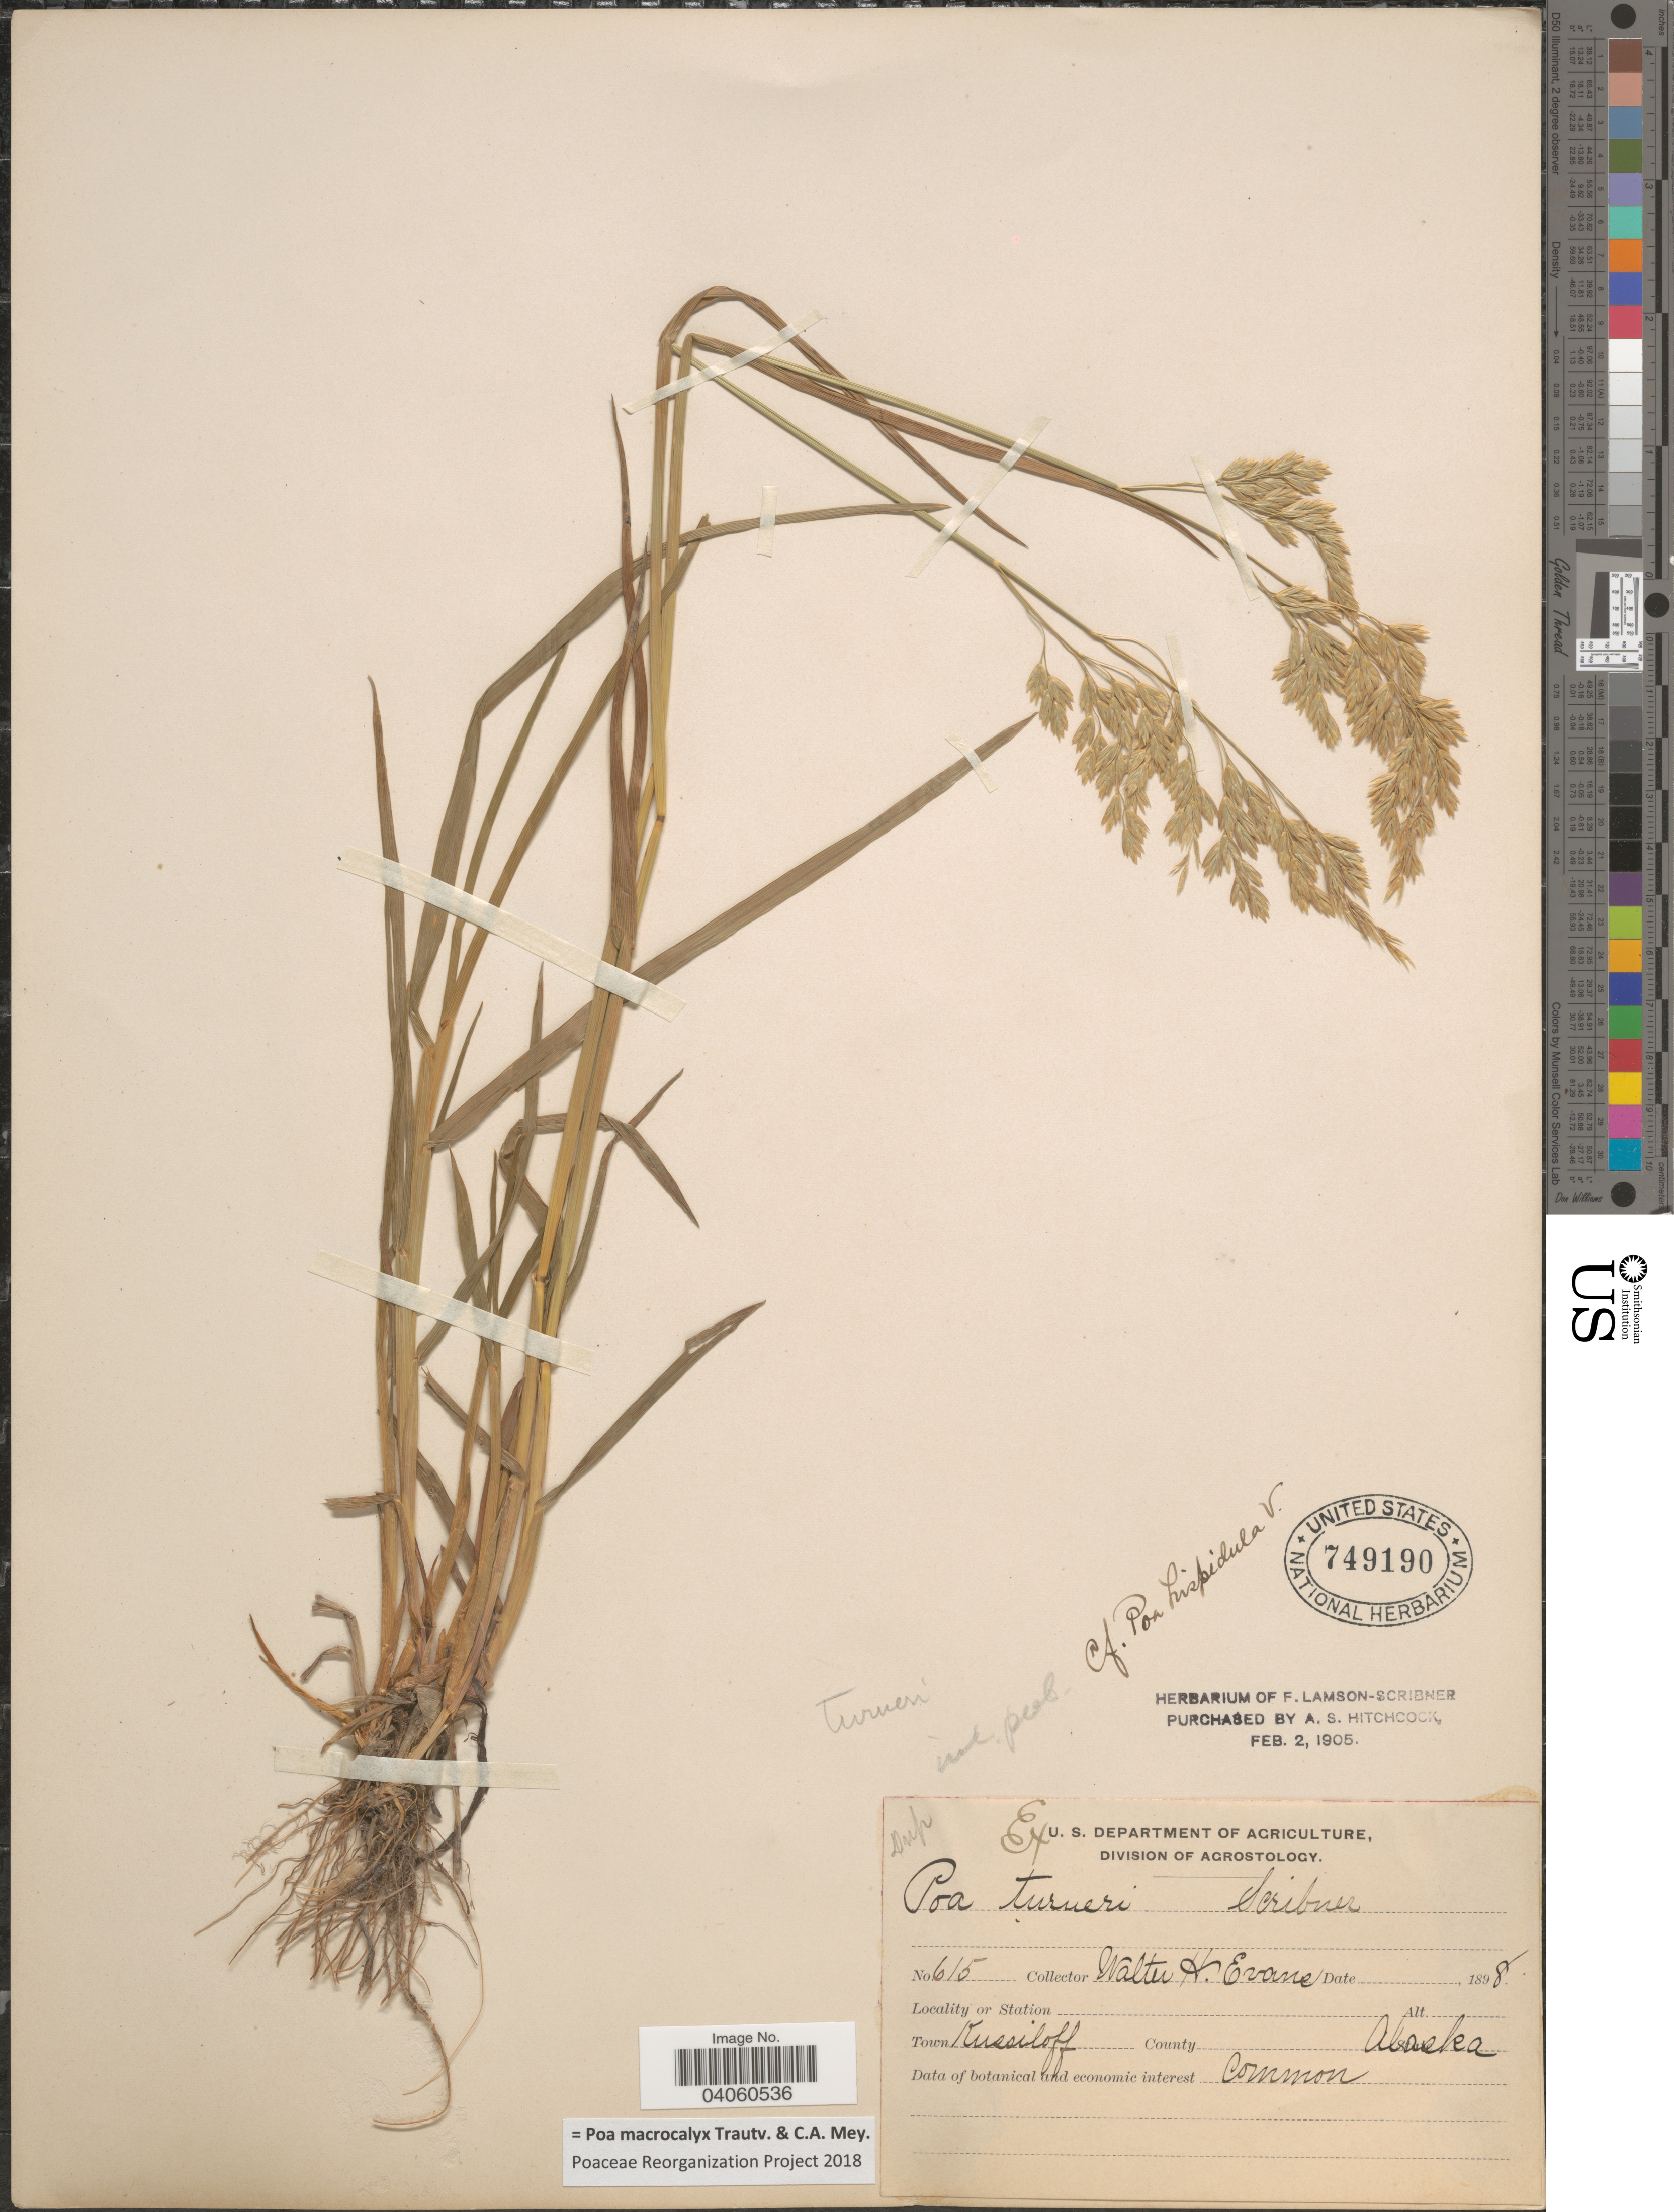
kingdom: Plantae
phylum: Tracheophyta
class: Liliopsida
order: Poales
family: Poaceae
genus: Poa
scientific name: Poa macrocalyx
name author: Trautv. & C.A. Mey.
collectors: W. H. Evans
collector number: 615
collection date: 1898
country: United States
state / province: Alaska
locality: Town Kussiloff.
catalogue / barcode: US 749190